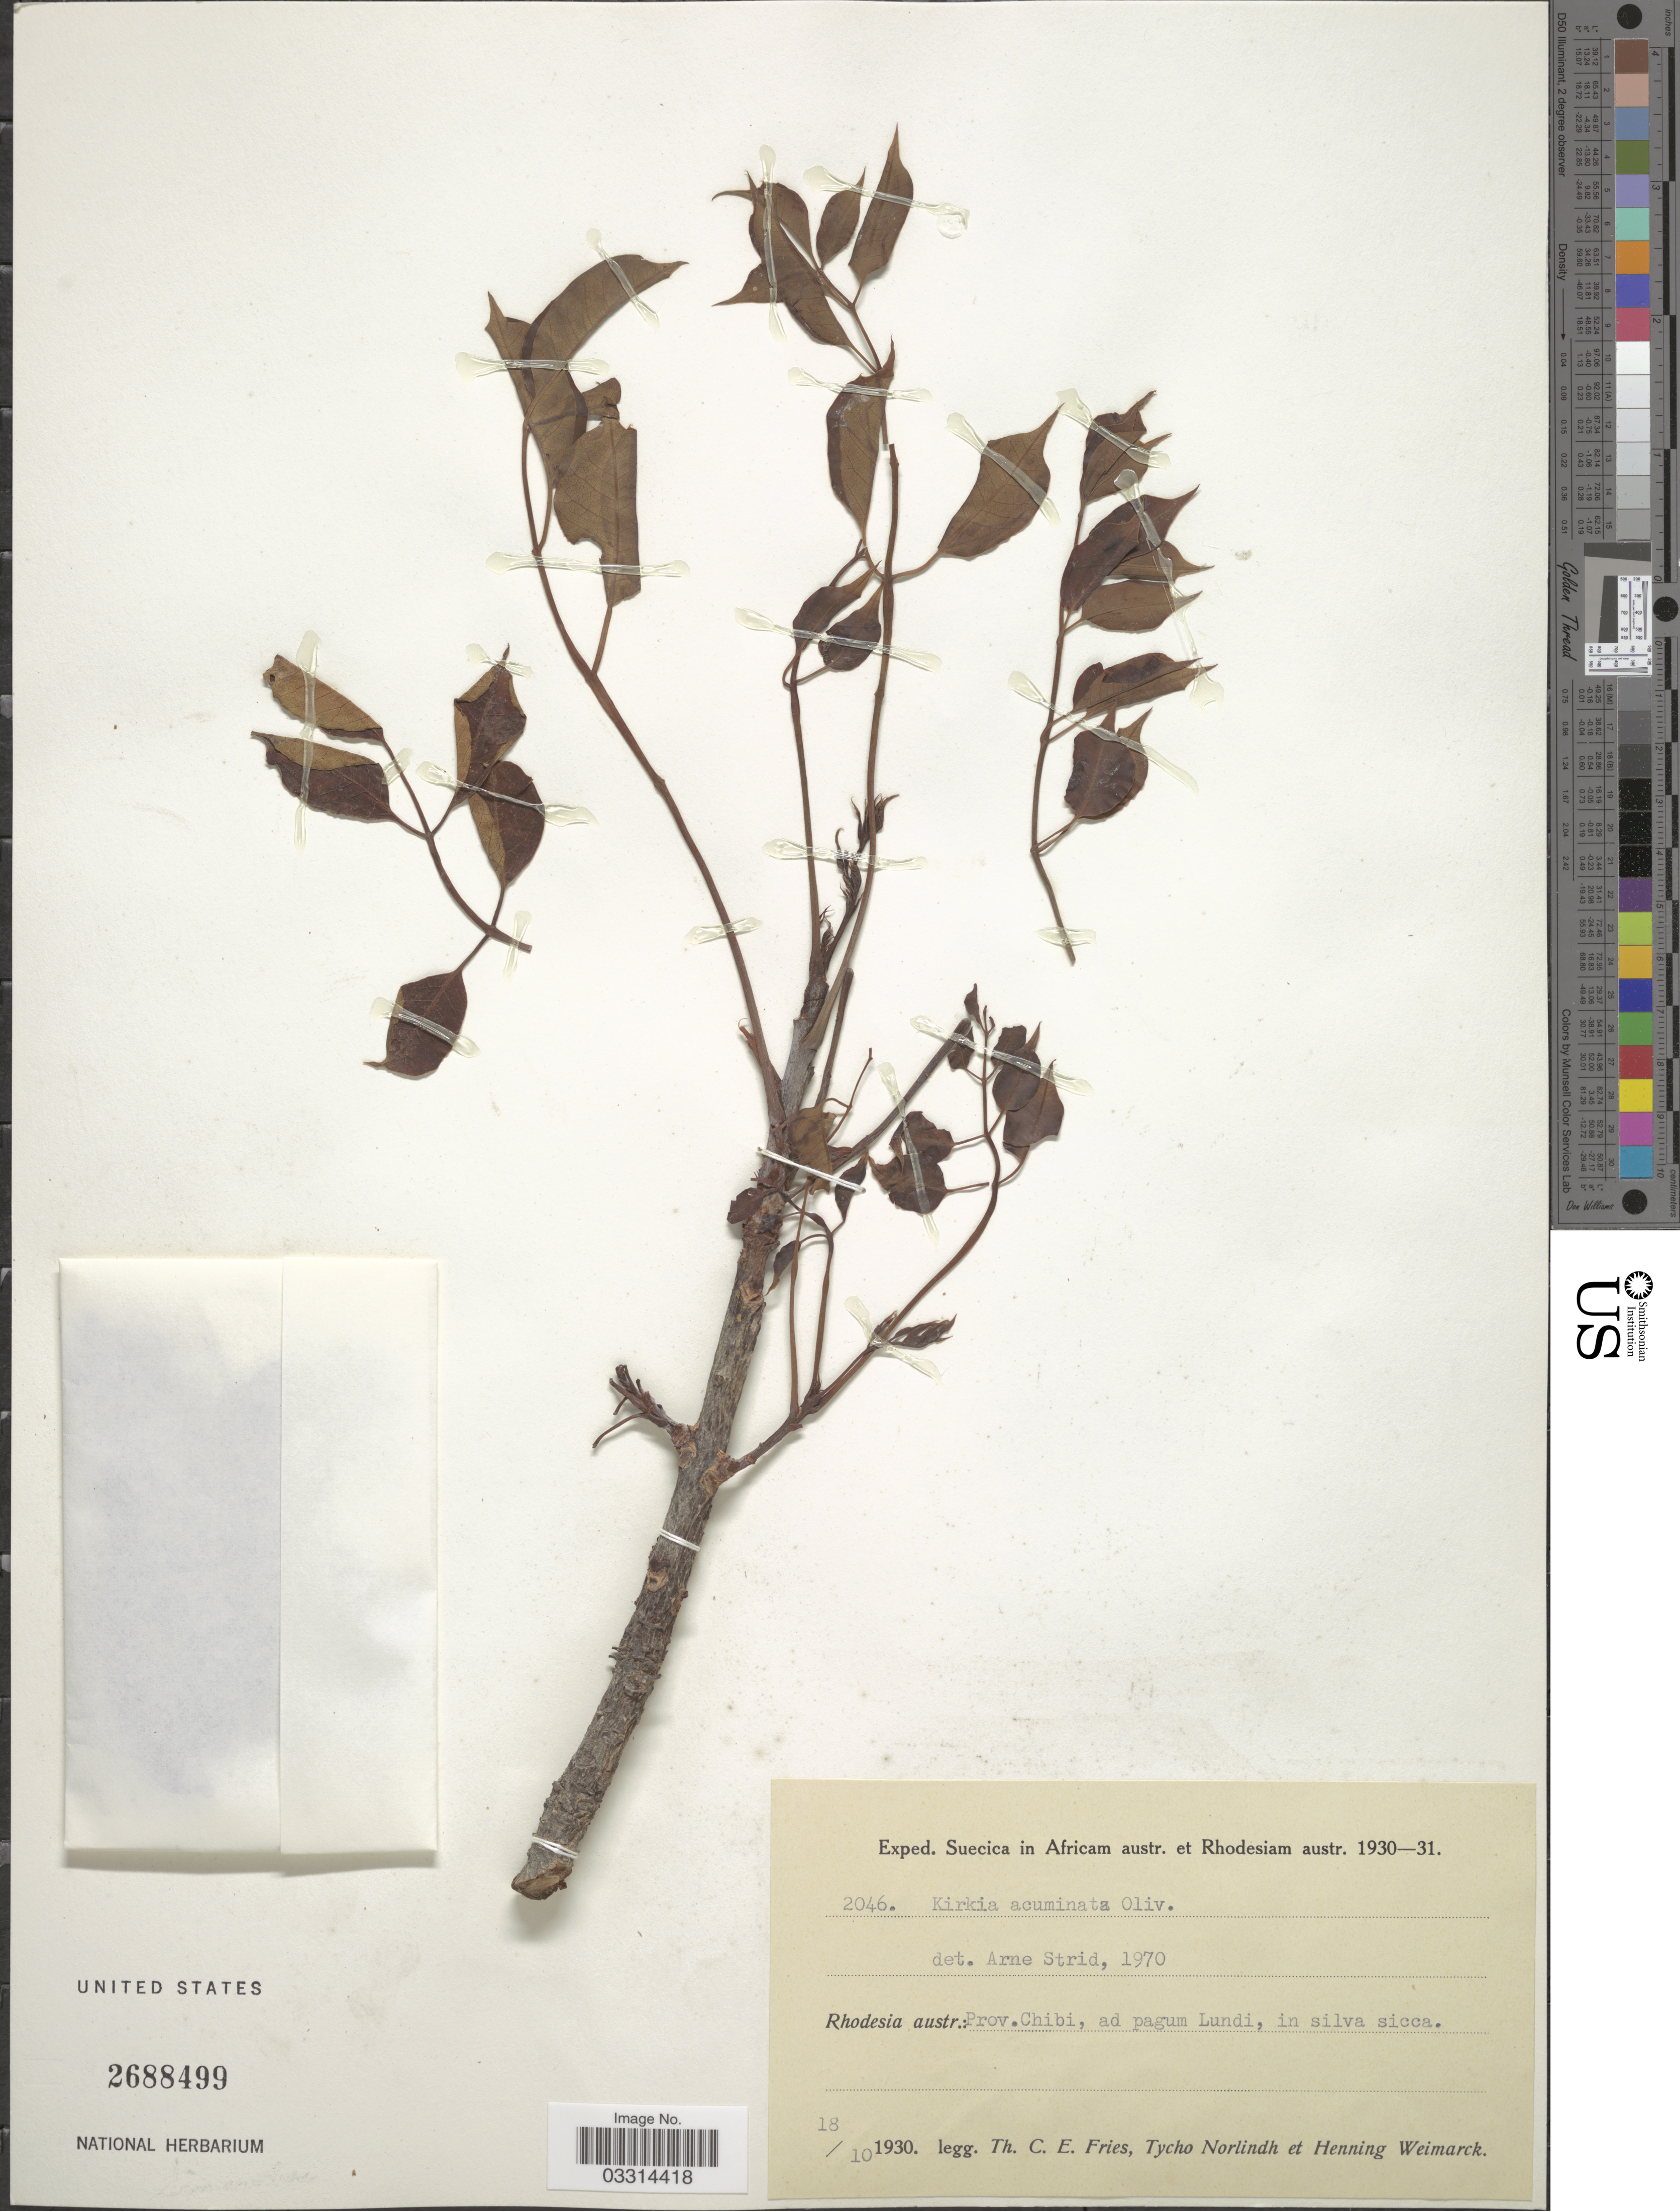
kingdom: Plantae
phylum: Tracheophyta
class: Magnoliopsida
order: Sapindales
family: Kirkiaceae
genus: Kirkia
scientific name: Kirkia acuminata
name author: Oliv.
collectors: T. C. E. Fries, N. T. Norlindh & H. Weimarck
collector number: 2046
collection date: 1930-10-18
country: Zimbabwe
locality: Suecica in Africam austr. et Rhodesiam austr. Rhodesia austr.: Prov. Chibi, ad pagum Lundi, in silva sicca.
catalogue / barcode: US 2688499